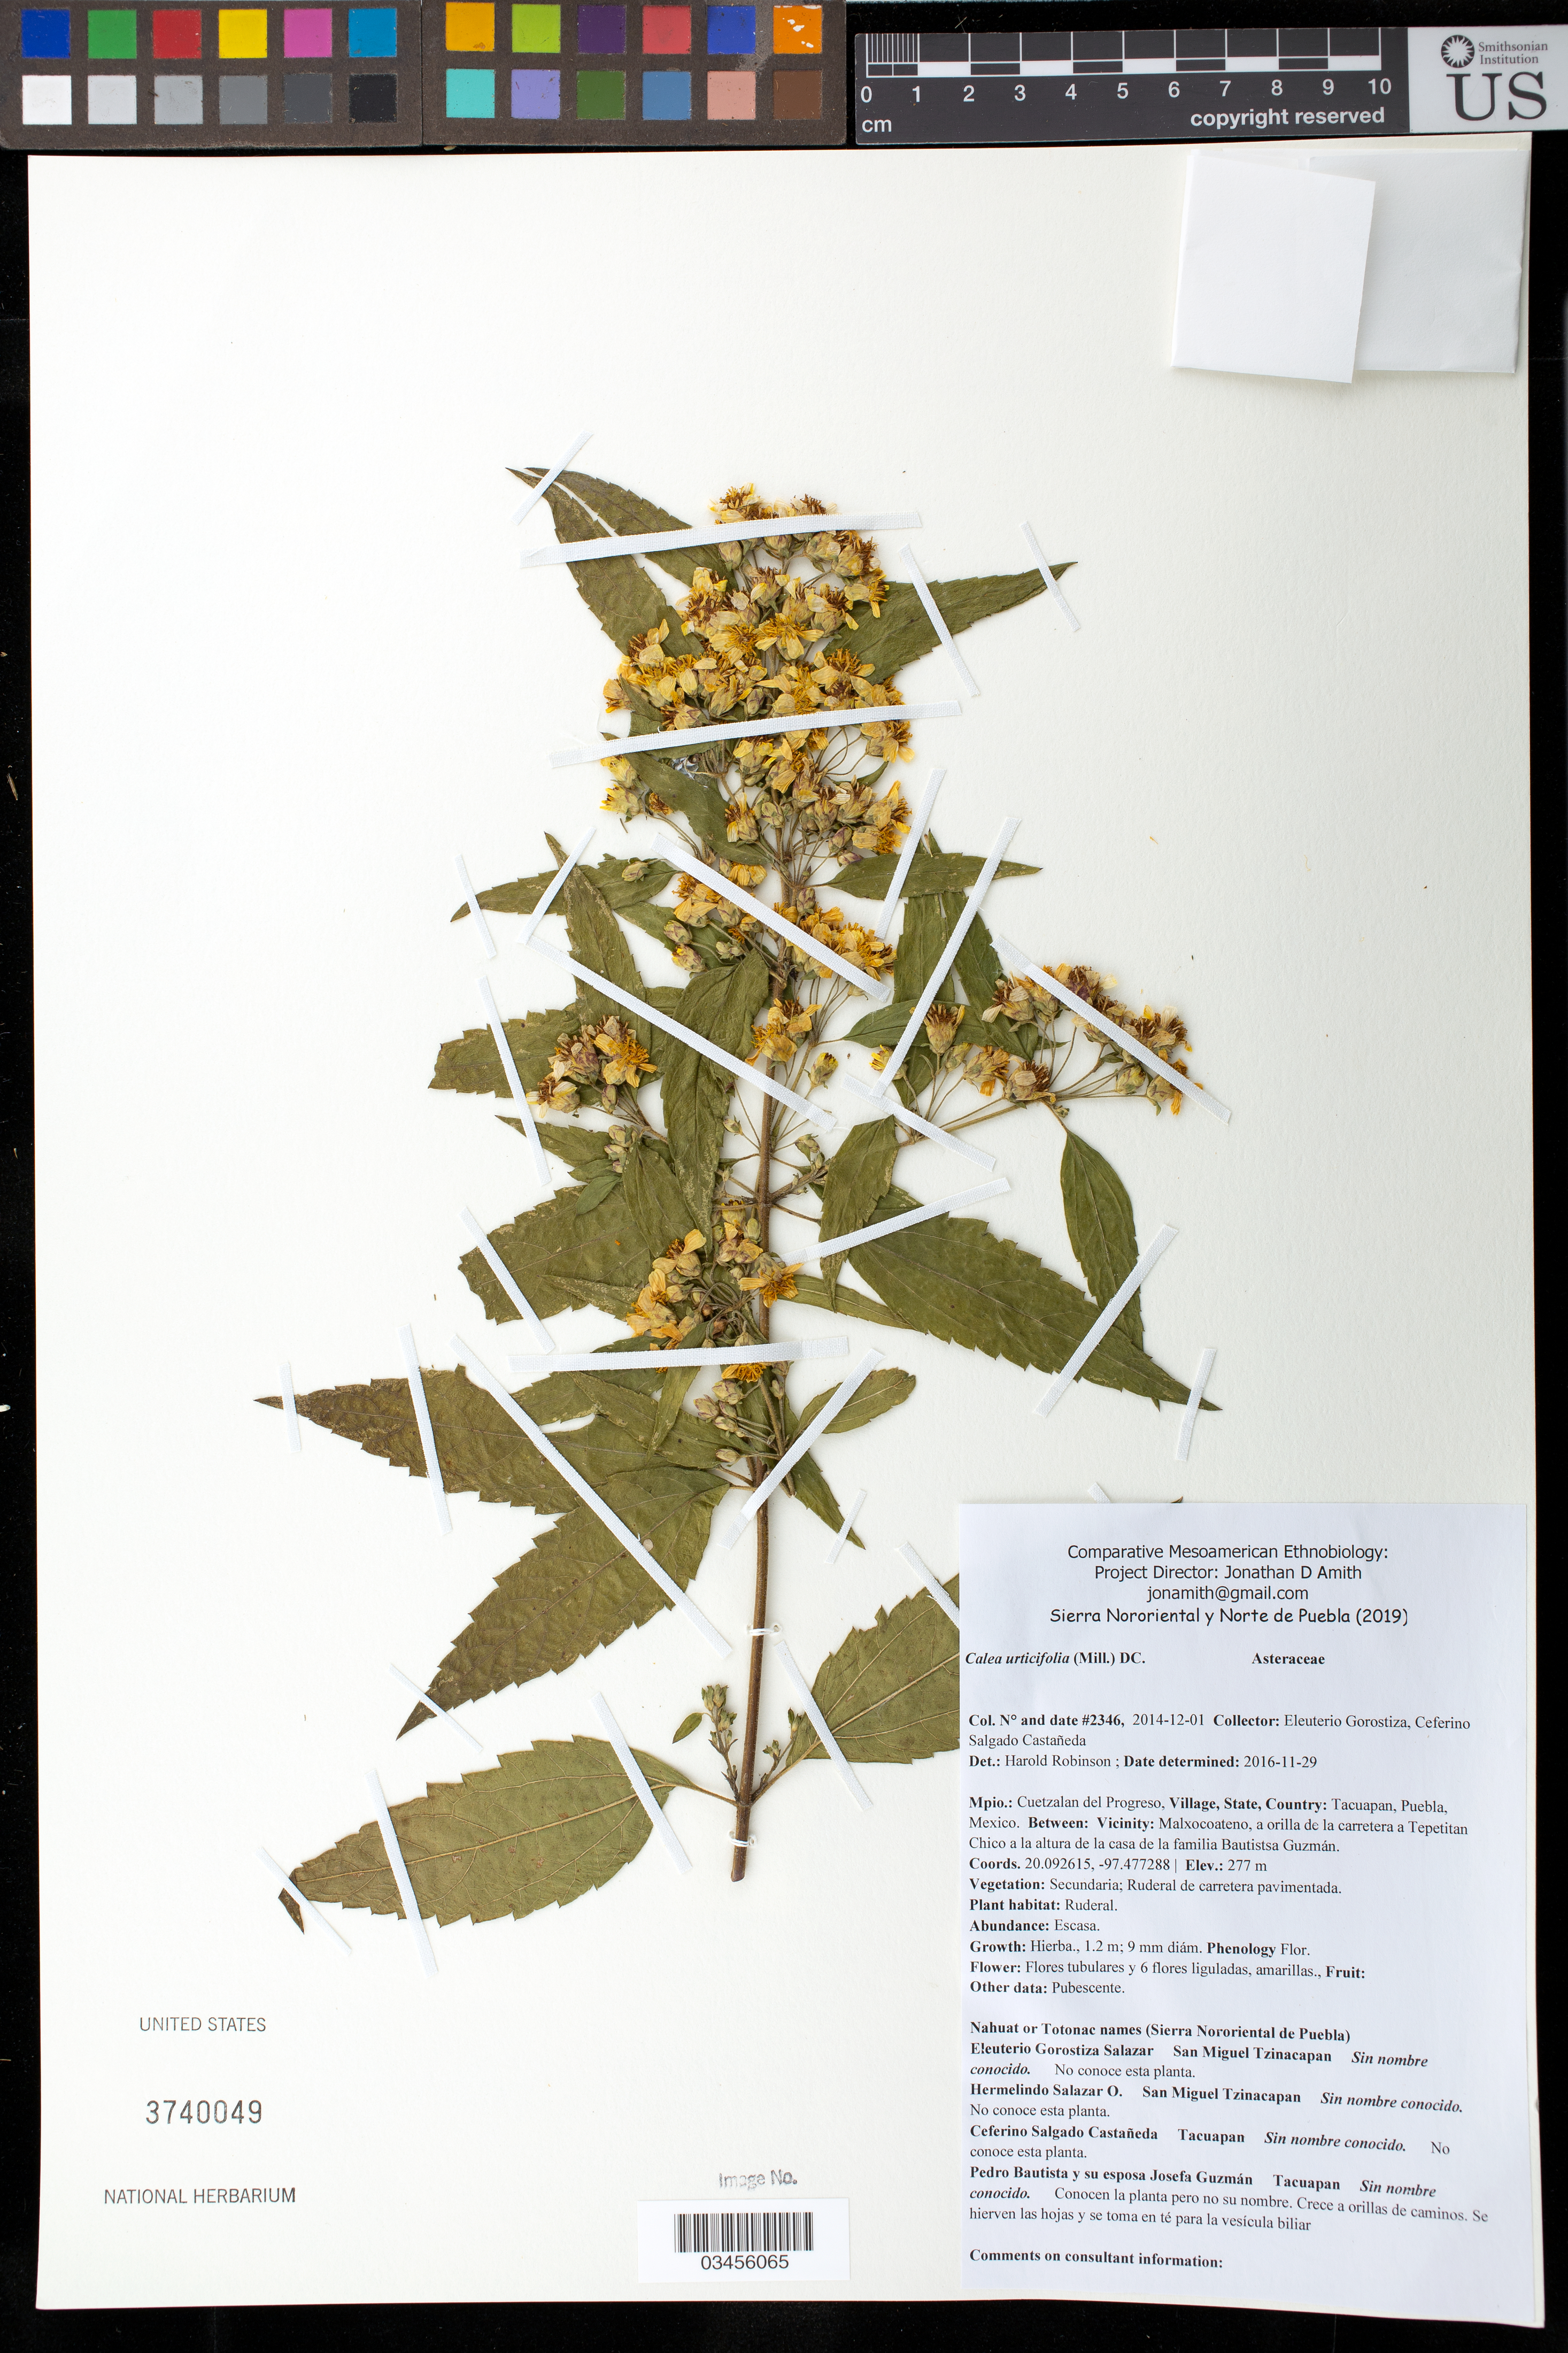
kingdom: Plantae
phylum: Tracheophyta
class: Magnoliopsida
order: Asterales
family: Asteraceae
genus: Calea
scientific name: Calea urticifolia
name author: (Mill.) DC.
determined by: Robinson, Harold E., (US)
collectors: J. D. Amith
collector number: JDA_02346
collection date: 2014-12-01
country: México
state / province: Puebla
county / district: Cuetzalan del Progreso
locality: PUEBLO: Tacuapan; LOCALIDAD EXACTA: Malxocoateno, a orilla de la carretera a Tepetitan Chico a la altura de la casa de la familia Bautista Guzmán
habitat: VEGETACIÓN y HABITAT: Ruderal de carretera pavimentada. | Ruderal.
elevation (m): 317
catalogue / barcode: US 3740049